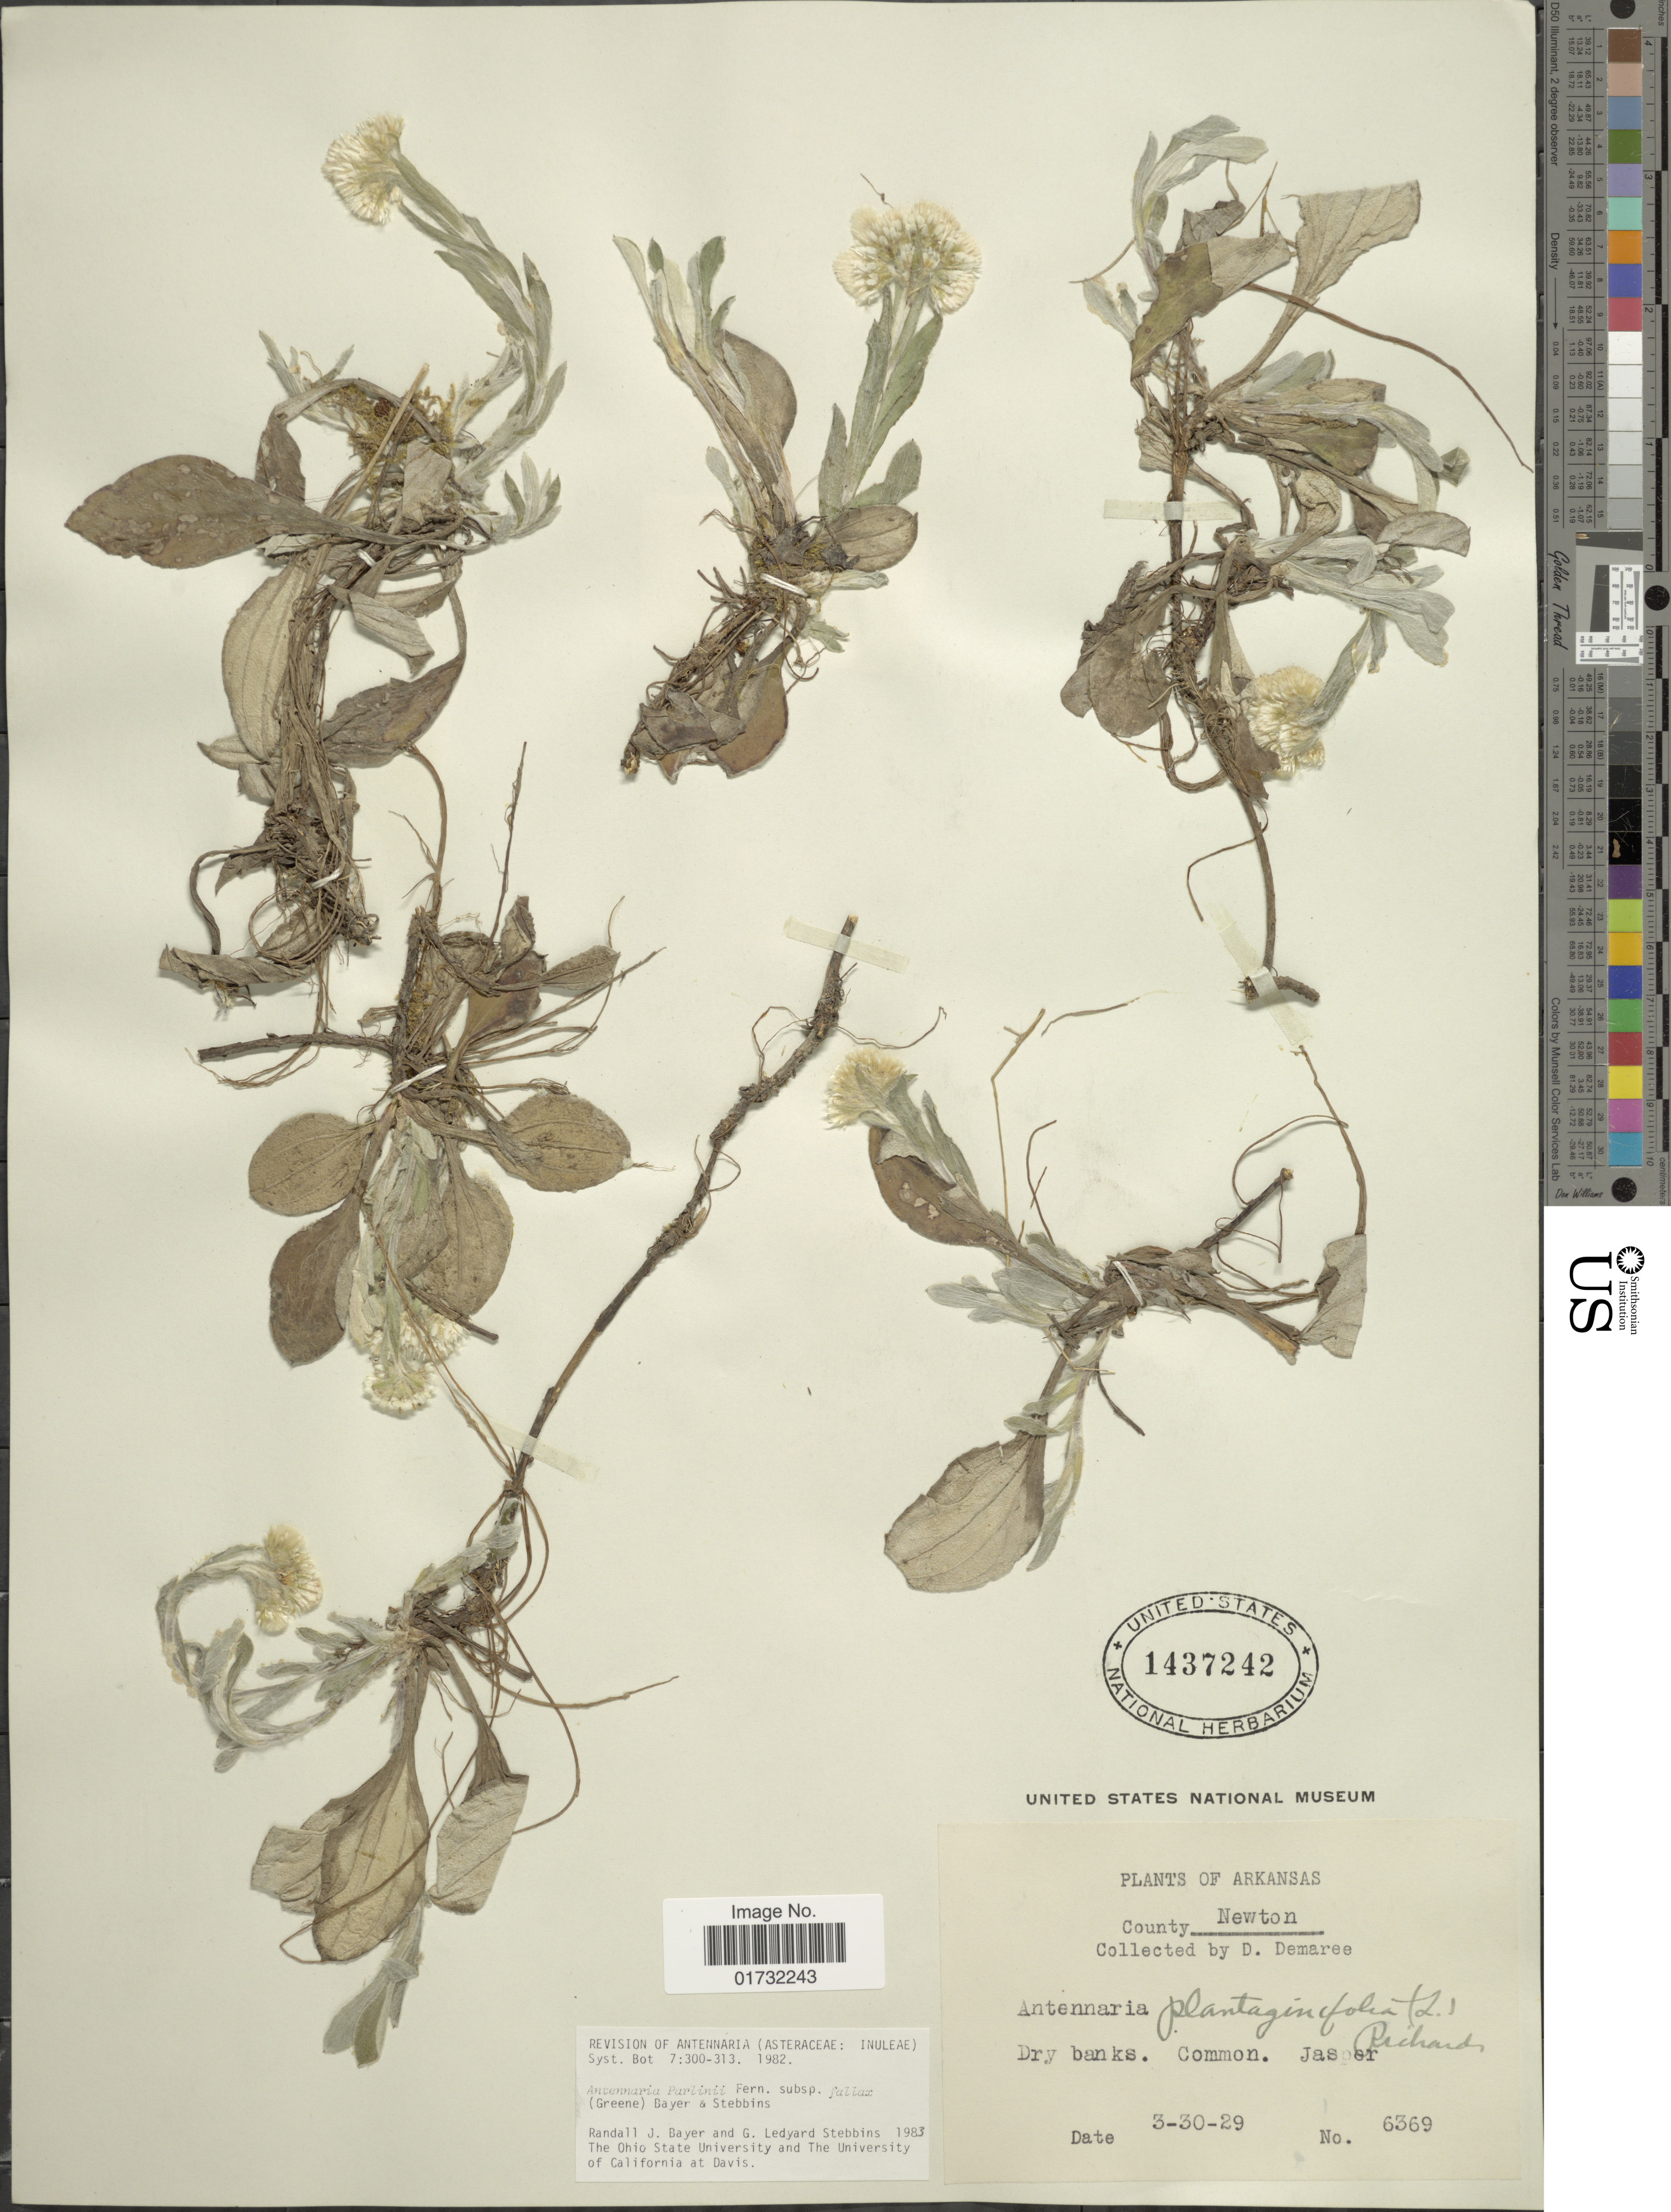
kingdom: Plantae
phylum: Tracheophyta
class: Magnoliopsida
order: Asterales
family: Asteraceae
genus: Antennaria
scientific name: Antennaria parlinii subsp. fallax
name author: (Greene) R.J. Bayer & Stebbins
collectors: D. Demaree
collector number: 6369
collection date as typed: Transcribed d/m/y: 30/3/29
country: United States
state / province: Arkansas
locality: County Newton. Jasper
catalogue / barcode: US 1437242